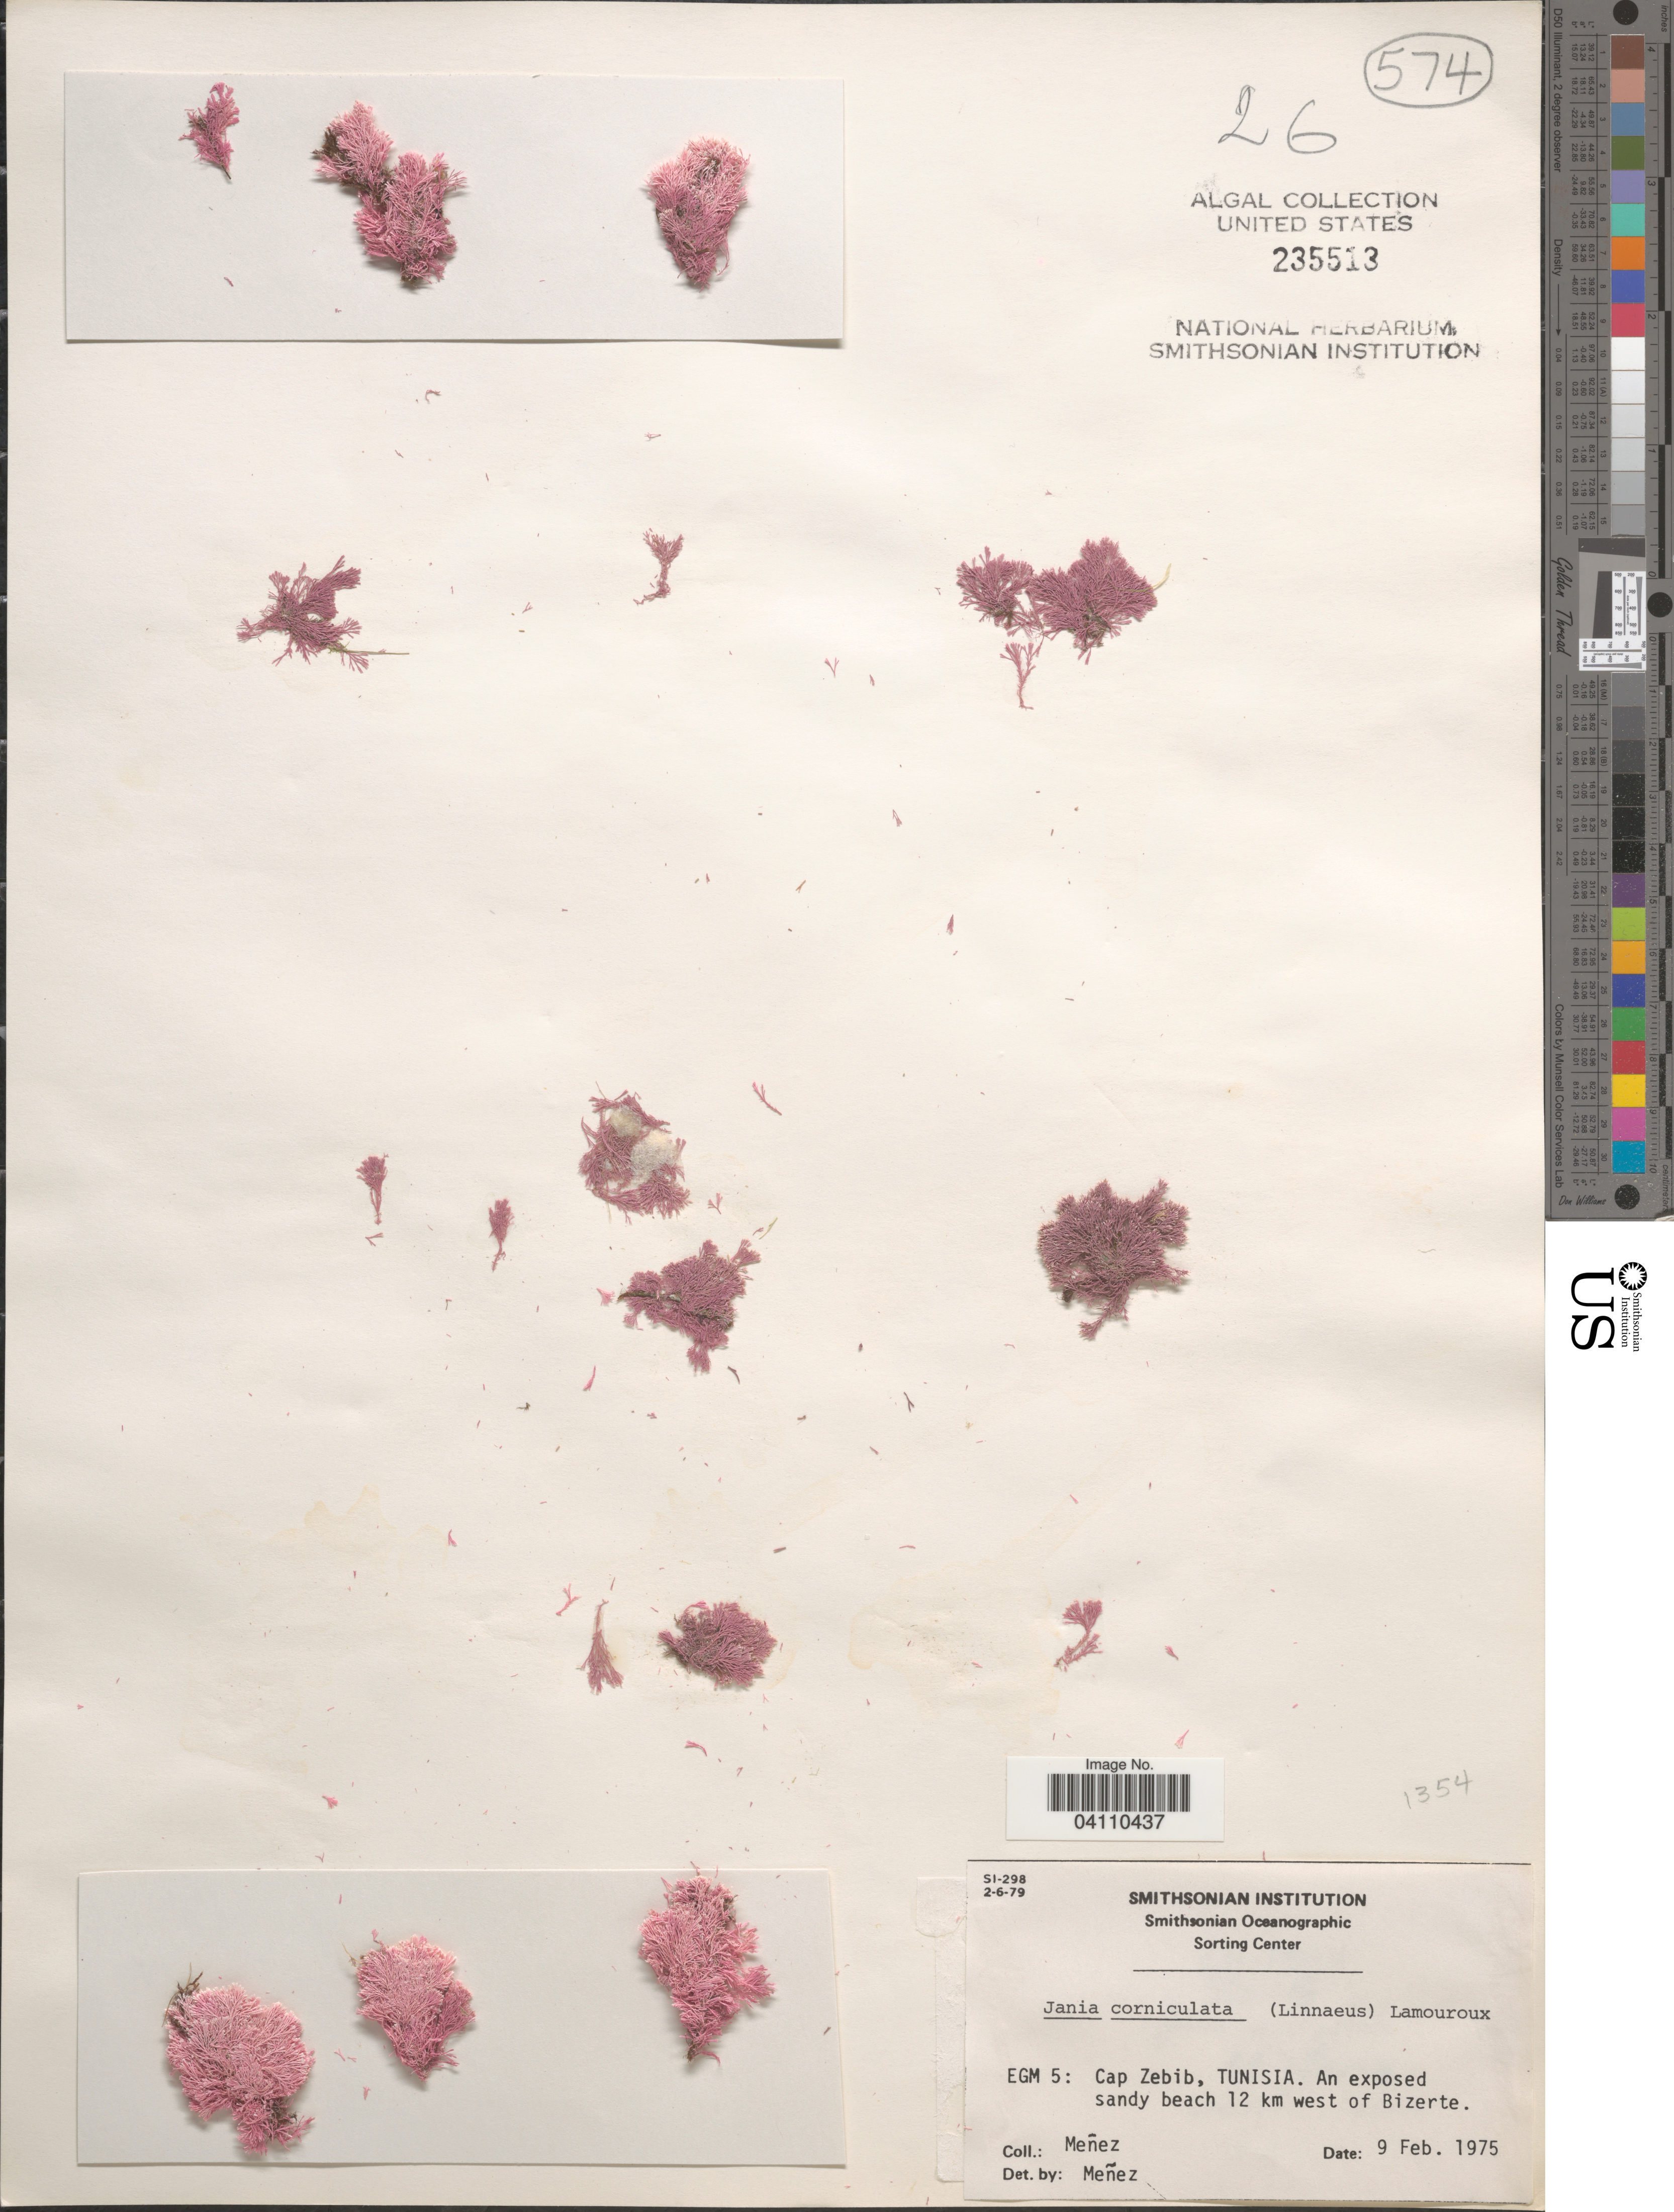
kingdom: Plantae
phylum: Rhodophyta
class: Florideophyceae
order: Corallinales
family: Corallinaceae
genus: Jania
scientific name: Jania rubens var. corniculata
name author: (L.) Yendo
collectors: Menez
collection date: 1975-02-09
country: Tunisia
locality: EGM 5: Cap Zebib, Tunisia. An exposed sandy beach 12 km west of Bizerte.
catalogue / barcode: US 235513